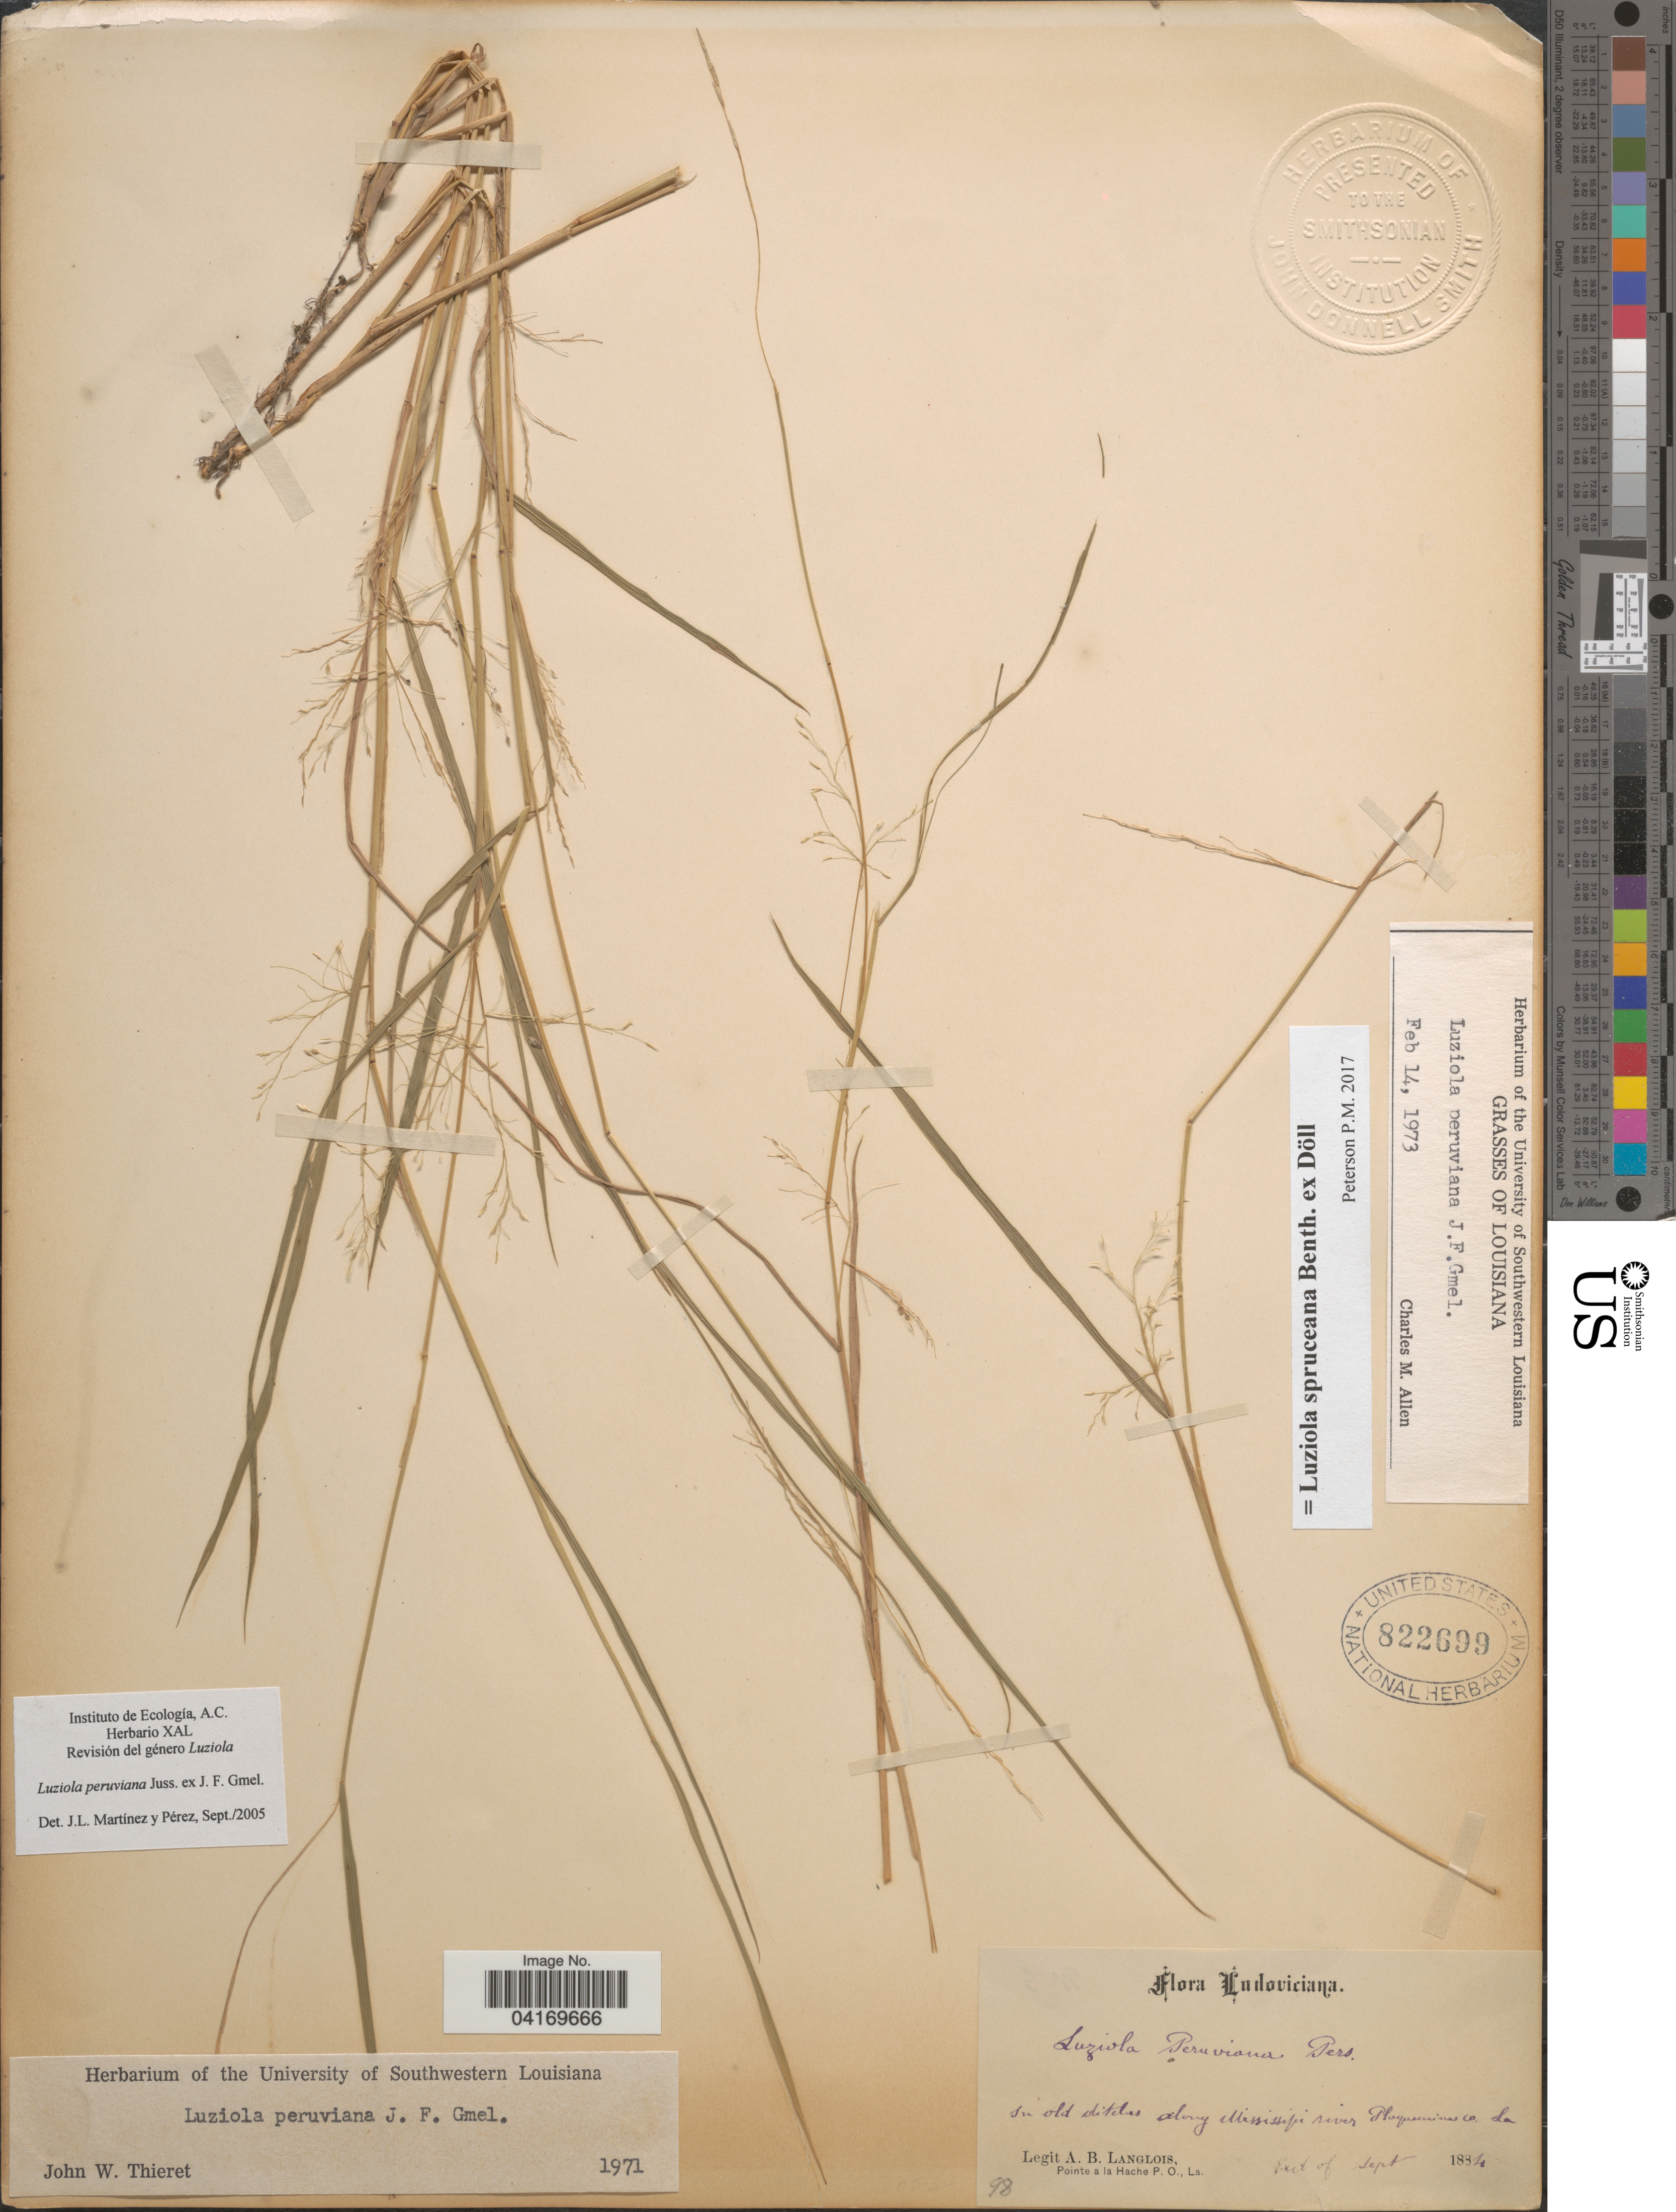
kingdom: Plantae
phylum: Tracheophyta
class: Liliopsida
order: Poales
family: Poaceae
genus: Luziola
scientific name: Luziola spruceana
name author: Benth. ex Döll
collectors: A. Langlois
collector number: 98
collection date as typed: End of Sept 1884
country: United States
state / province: Louisiana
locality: In old ditches along Mississippi river Plaquemines co.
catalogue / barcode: US 822699